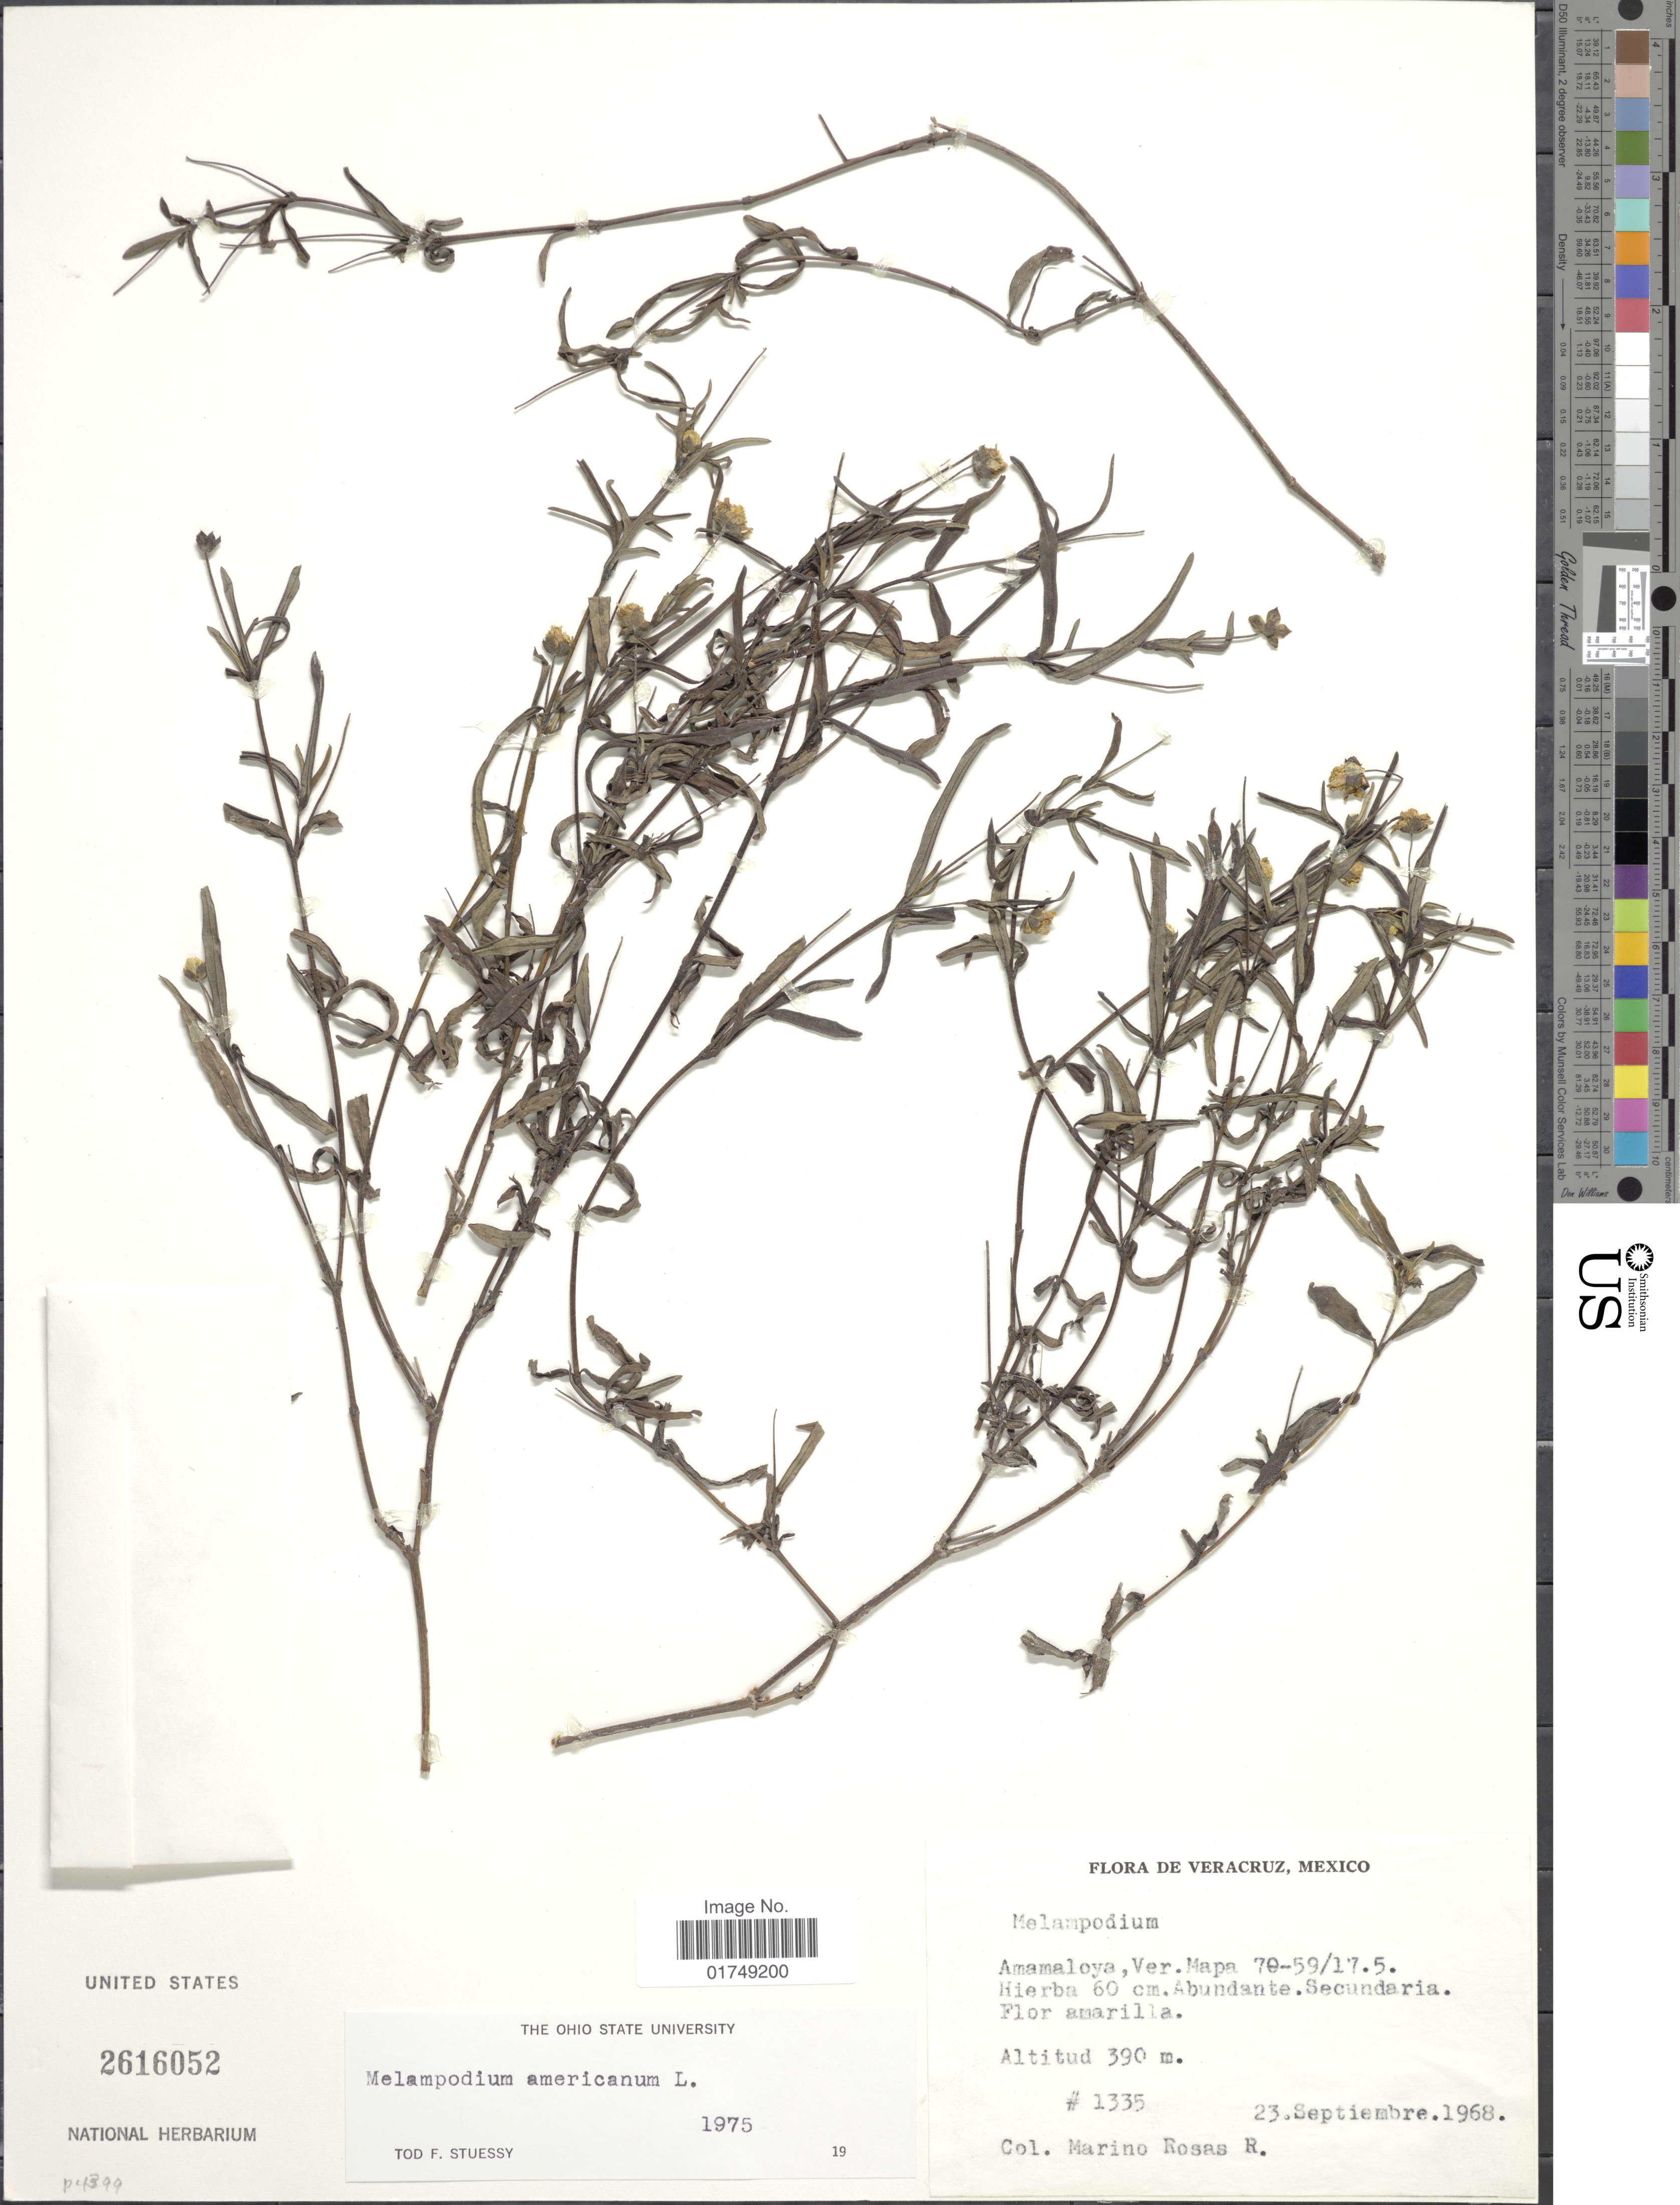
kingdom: Plantae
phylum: Tracheophyta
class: Magnoliopsida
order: Asterales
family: Asteraceae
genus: Melampodium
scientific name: Melampodium americanum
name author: L.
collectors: M. Rosas R.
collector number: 1335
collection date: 1968-09-23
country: Mexico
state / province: Veracruz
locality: Veracruz, Amamaloya, Ver.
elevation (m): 390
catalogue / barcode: US 2616052